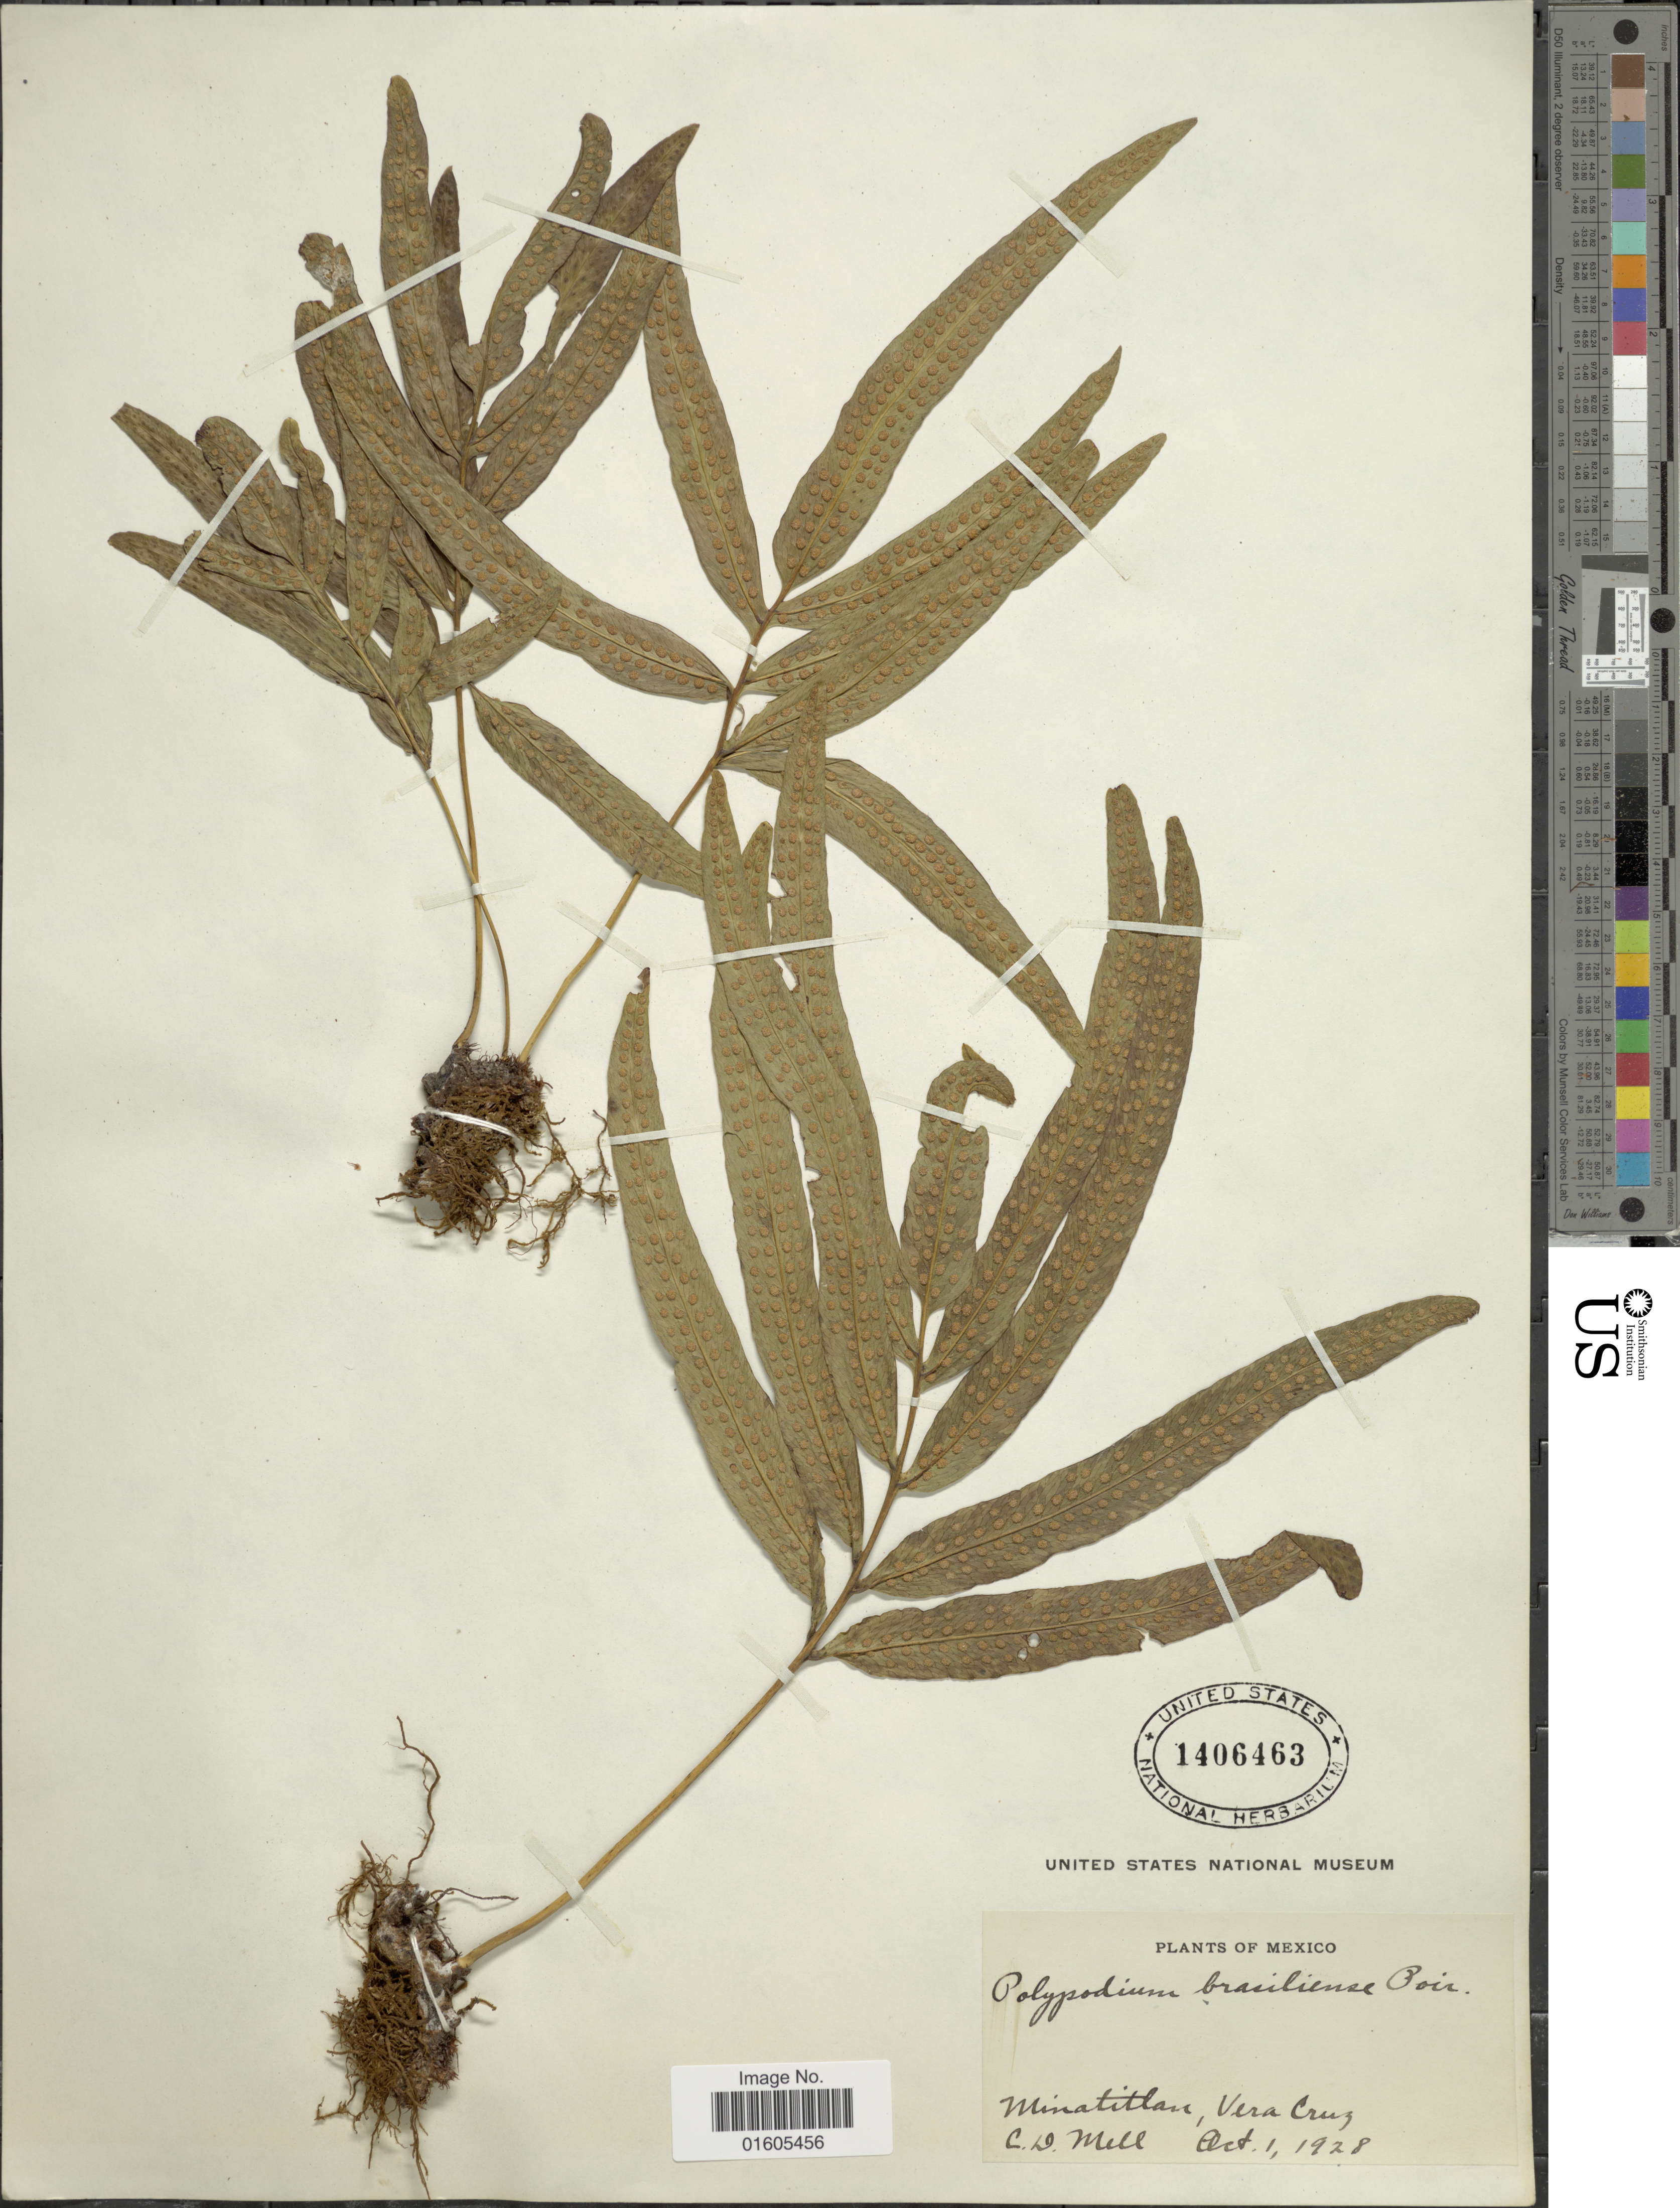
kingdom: Plantae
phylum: Tracheophyta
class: Polypodiopsida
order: Polypodiales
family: Polypodiaceae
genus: Serpocaulon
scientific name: Serpocaulon triseriale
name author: (Sw.) A.R. Sm.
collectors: C. D. Mell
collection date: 1928-10-01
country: Mexico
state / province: Veracruz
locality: Minatitlan, Vera Cruz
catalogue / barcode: US 1406463